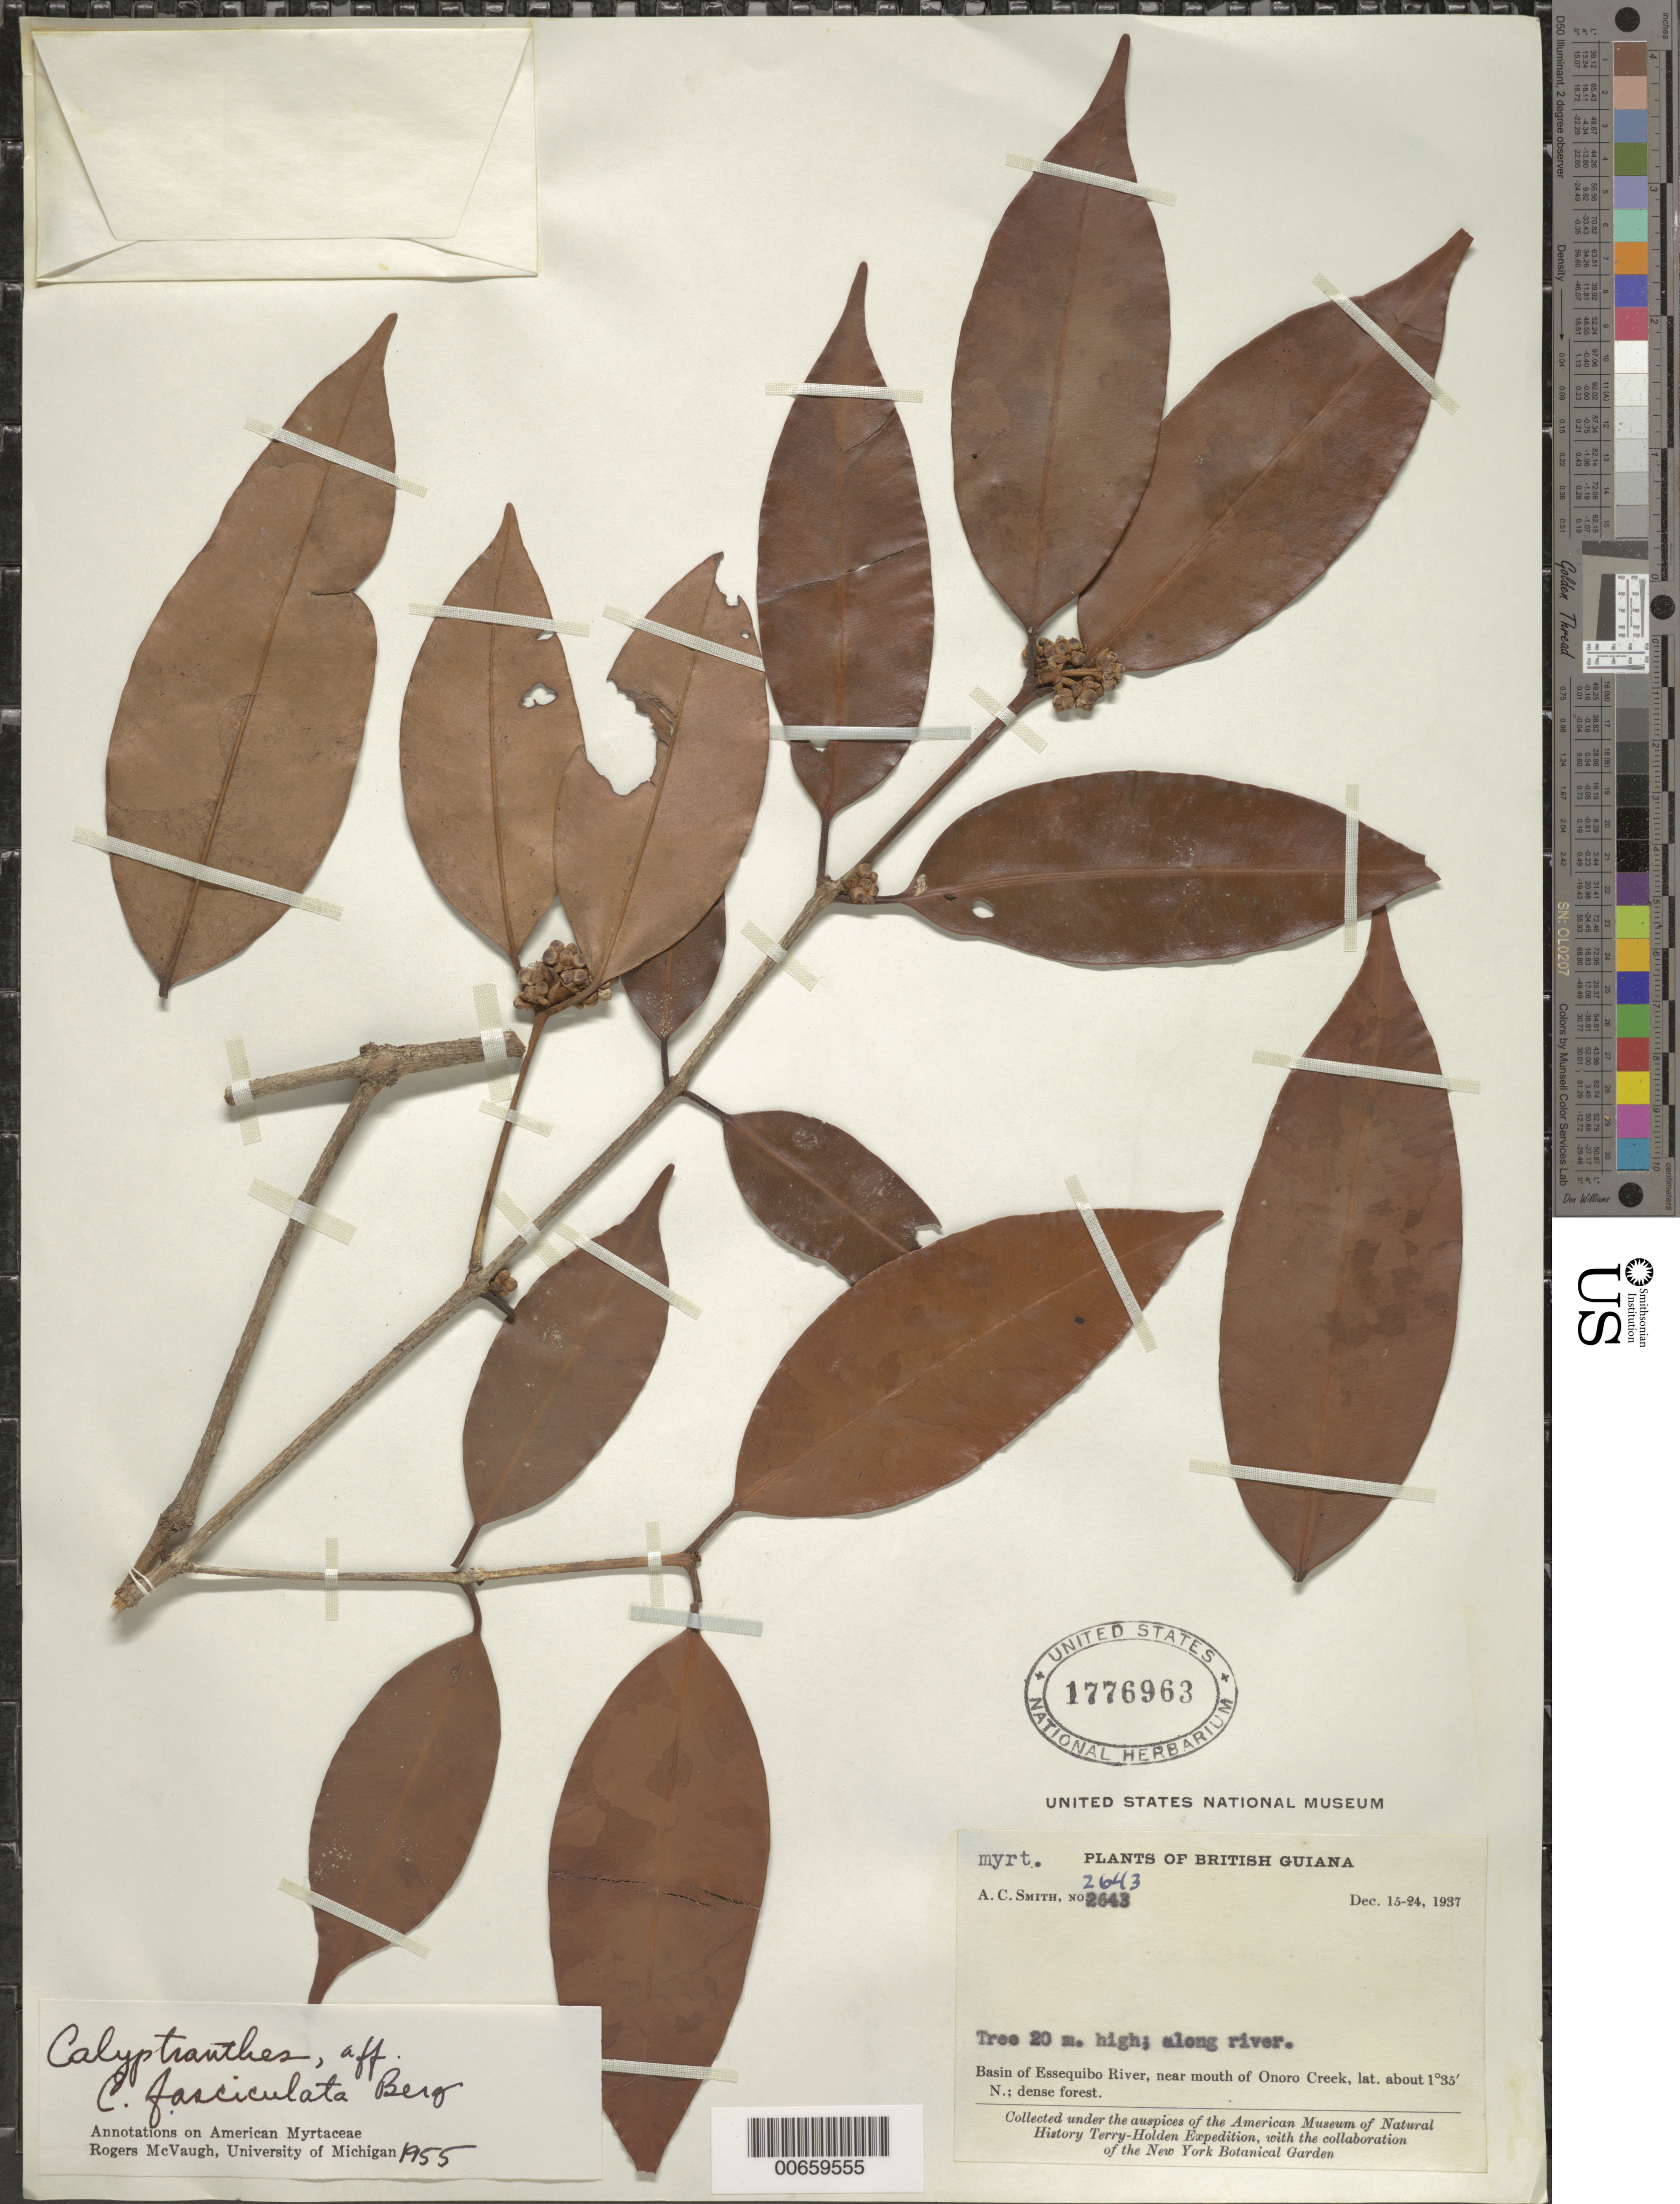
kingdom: Plantae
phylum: Tracheophyta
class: Magnoliopsida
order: Myrtales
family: Myrtaceae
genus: Myrcia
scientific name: Myrcia fasciculata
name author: (O. Berg) K. Campbell & K. Samra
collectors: A. C. Smith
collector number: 2643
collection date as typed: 15-Dec-37 to 24-Dec-37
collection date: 1937-12-15/1937-12-24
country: Guyana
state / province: U. Takutu-U. Essequibo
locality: Onoro Creek (near mouth), Essequibo River basin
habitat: Along river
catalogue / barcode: US 1776963